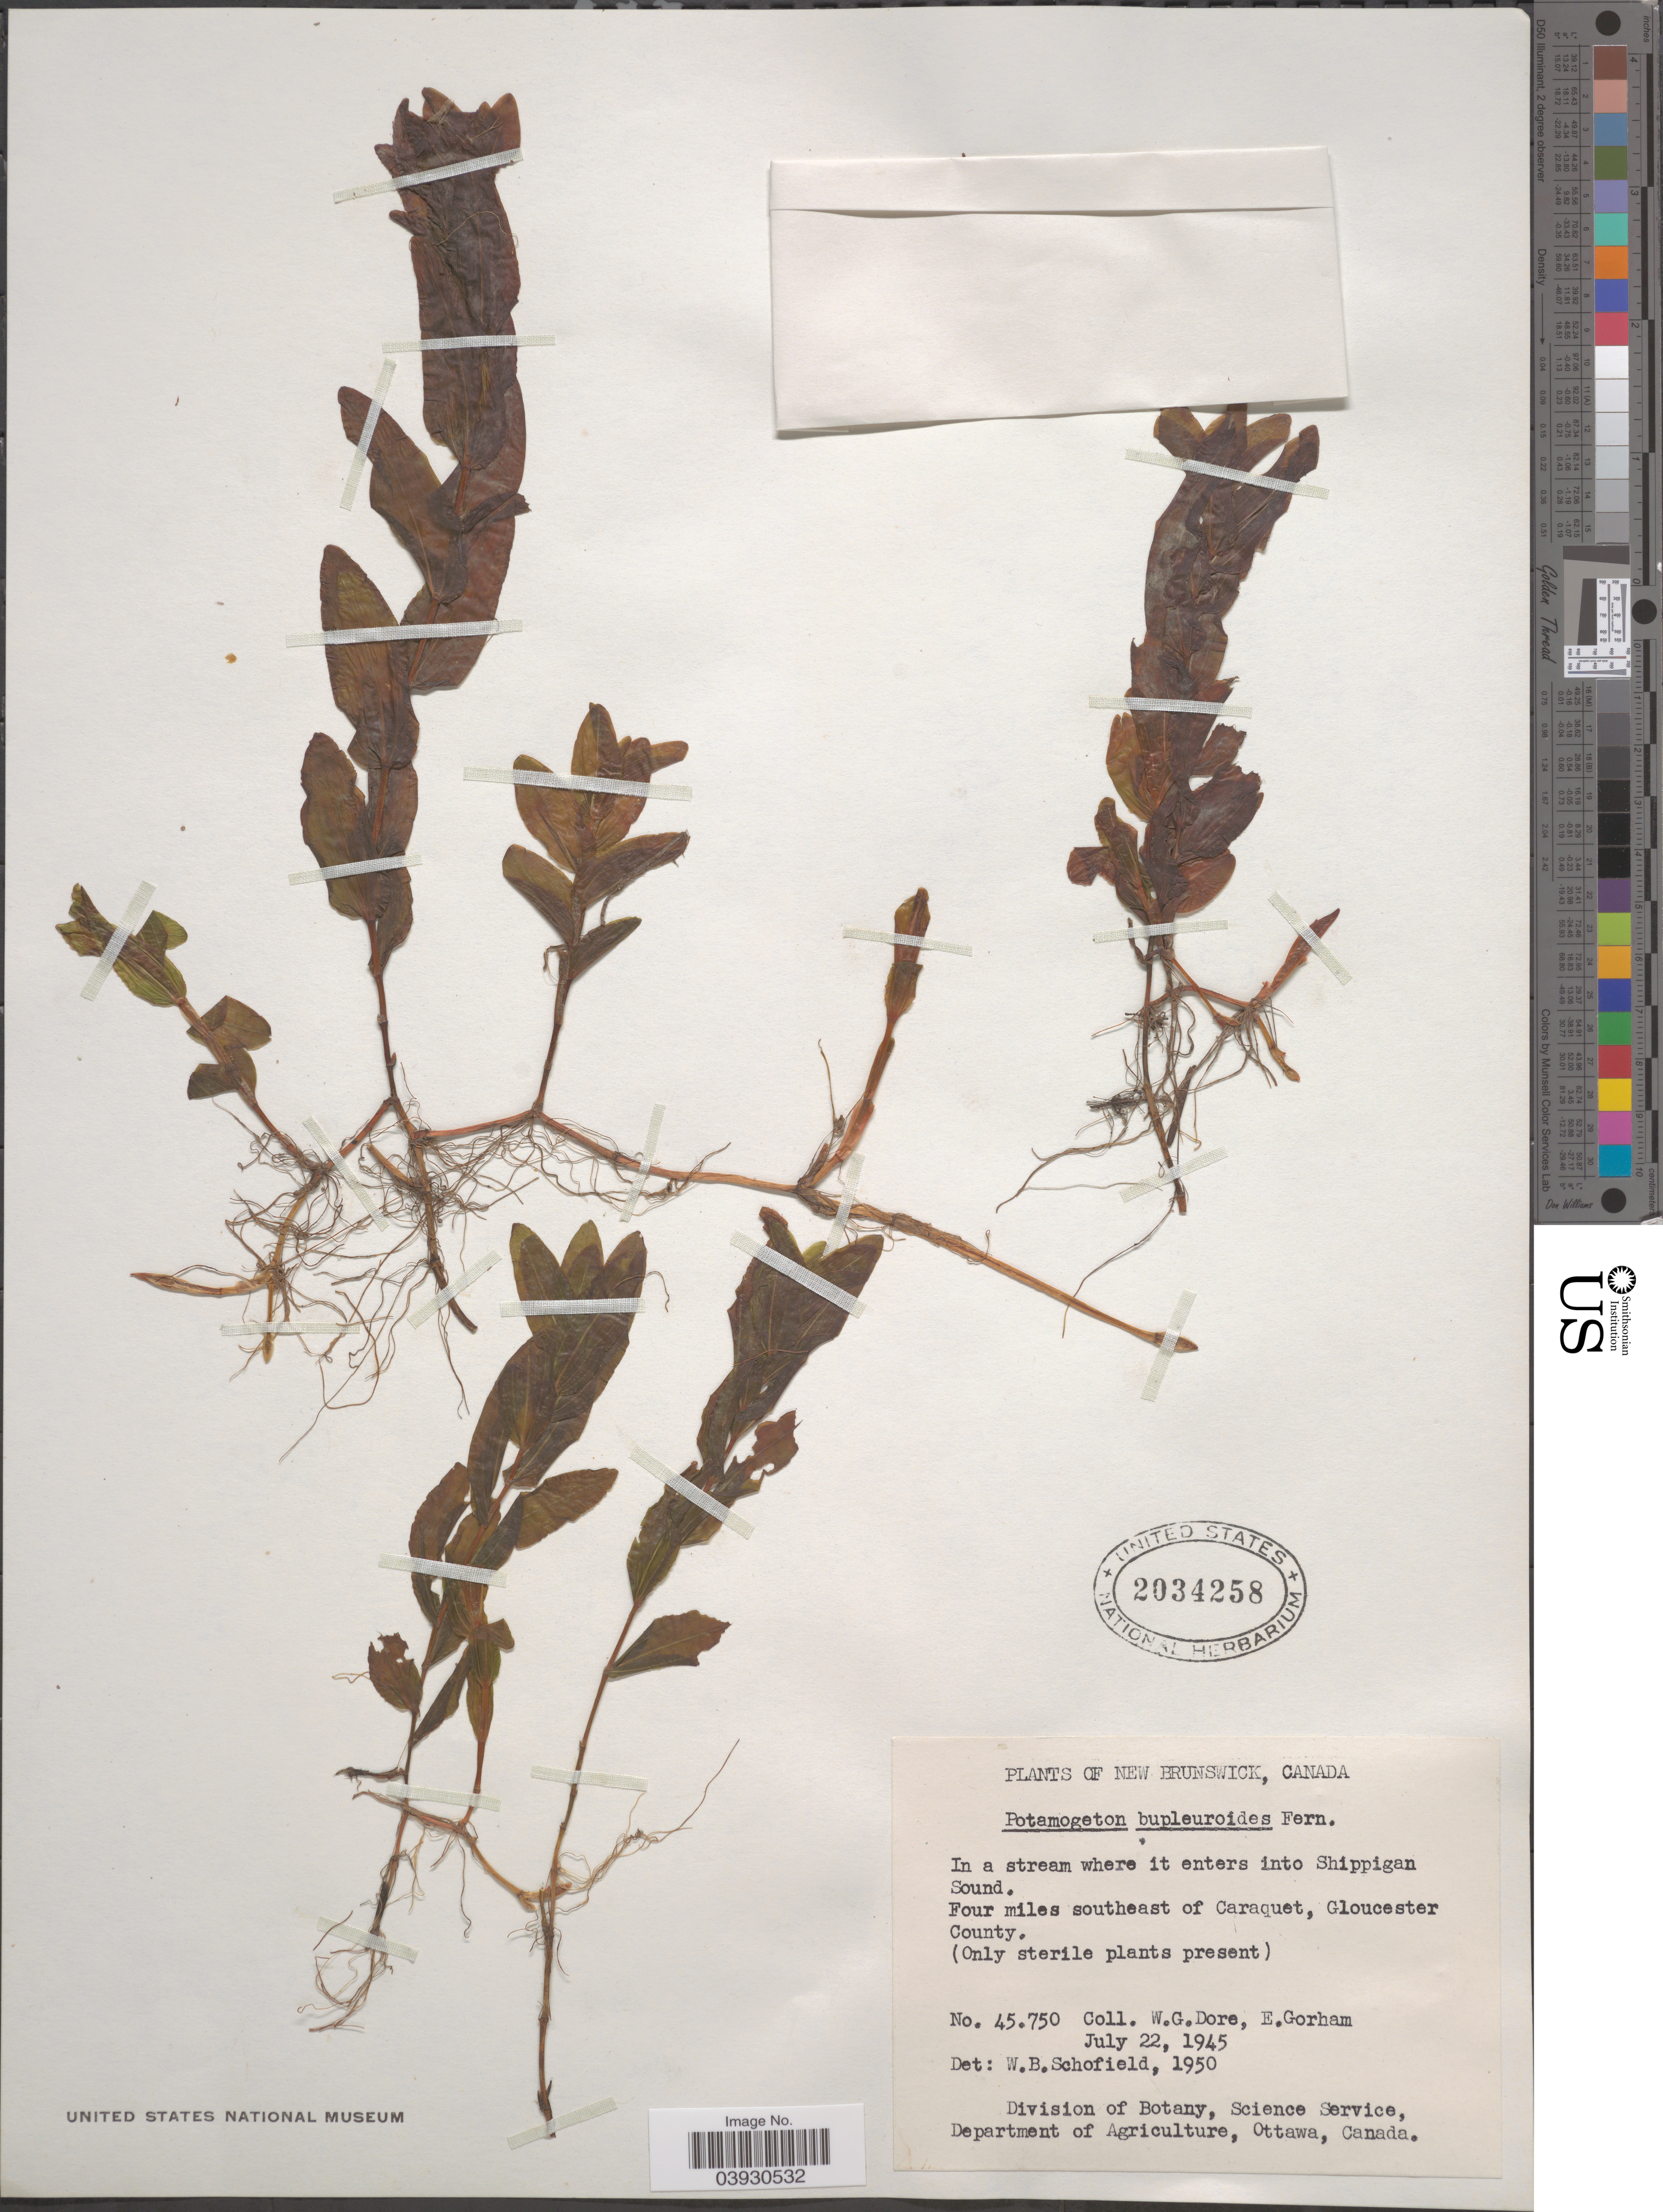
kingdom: Plantae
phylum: Tracheophyta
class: Liliopsida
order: Alismatales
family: Potamogetonaceae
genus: Potamogeton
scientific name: Potamogeton perfoliatus var. bupleuroides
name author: (Fernald) Farw.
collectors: W. Dore & E. Gorham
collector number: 45750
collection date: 1945-07-22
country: Canada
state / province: New Brunswick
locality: In a stream where it enters into Shippigan Sound. Four miles southeast of Caraquet, Gloucester County.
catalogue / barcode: US 2034258